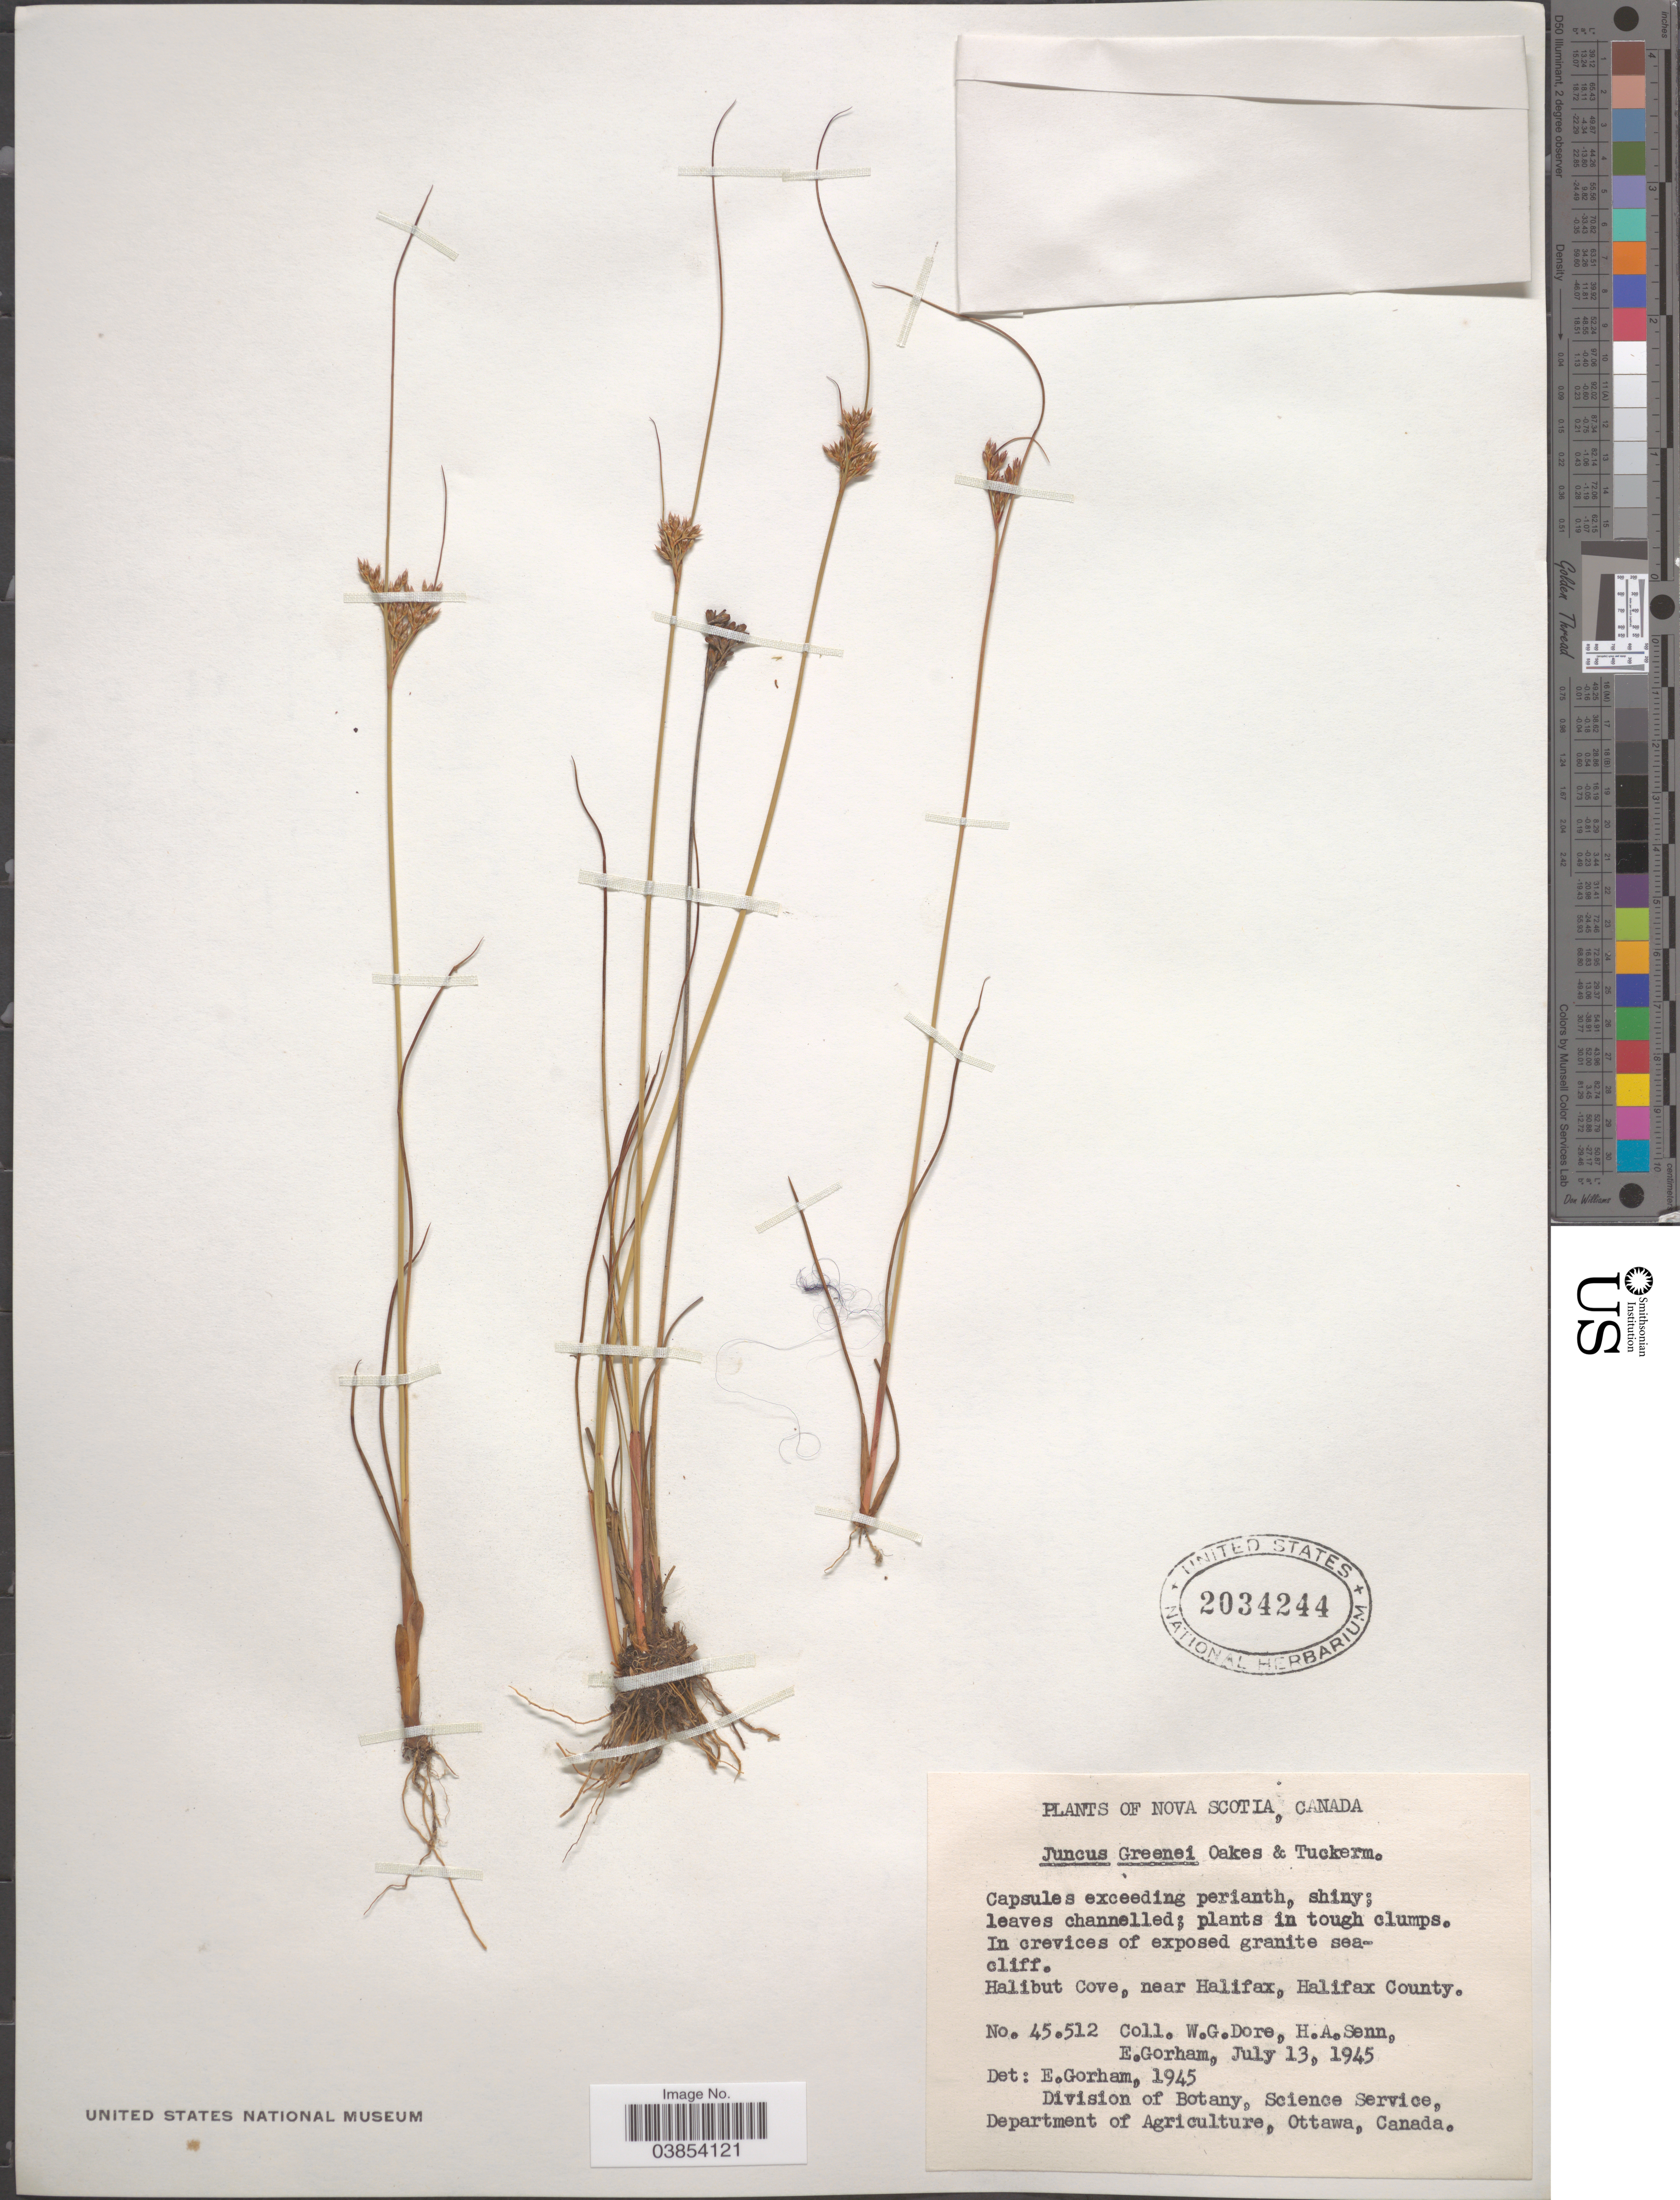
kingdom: Plantae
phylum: Tracheophyta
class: Liliopsida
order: Poales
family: Juncaceae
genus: Juncus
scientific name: Juncus greenei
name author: Oakes & Tuck.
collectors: W. Dore, H. Senn & E. Gorham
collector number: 45512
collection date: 1945-07-13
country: Canada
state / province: Nova Scotia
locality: Halibt Cove, near Halifax, Halifax County.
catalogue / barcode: US 2034244